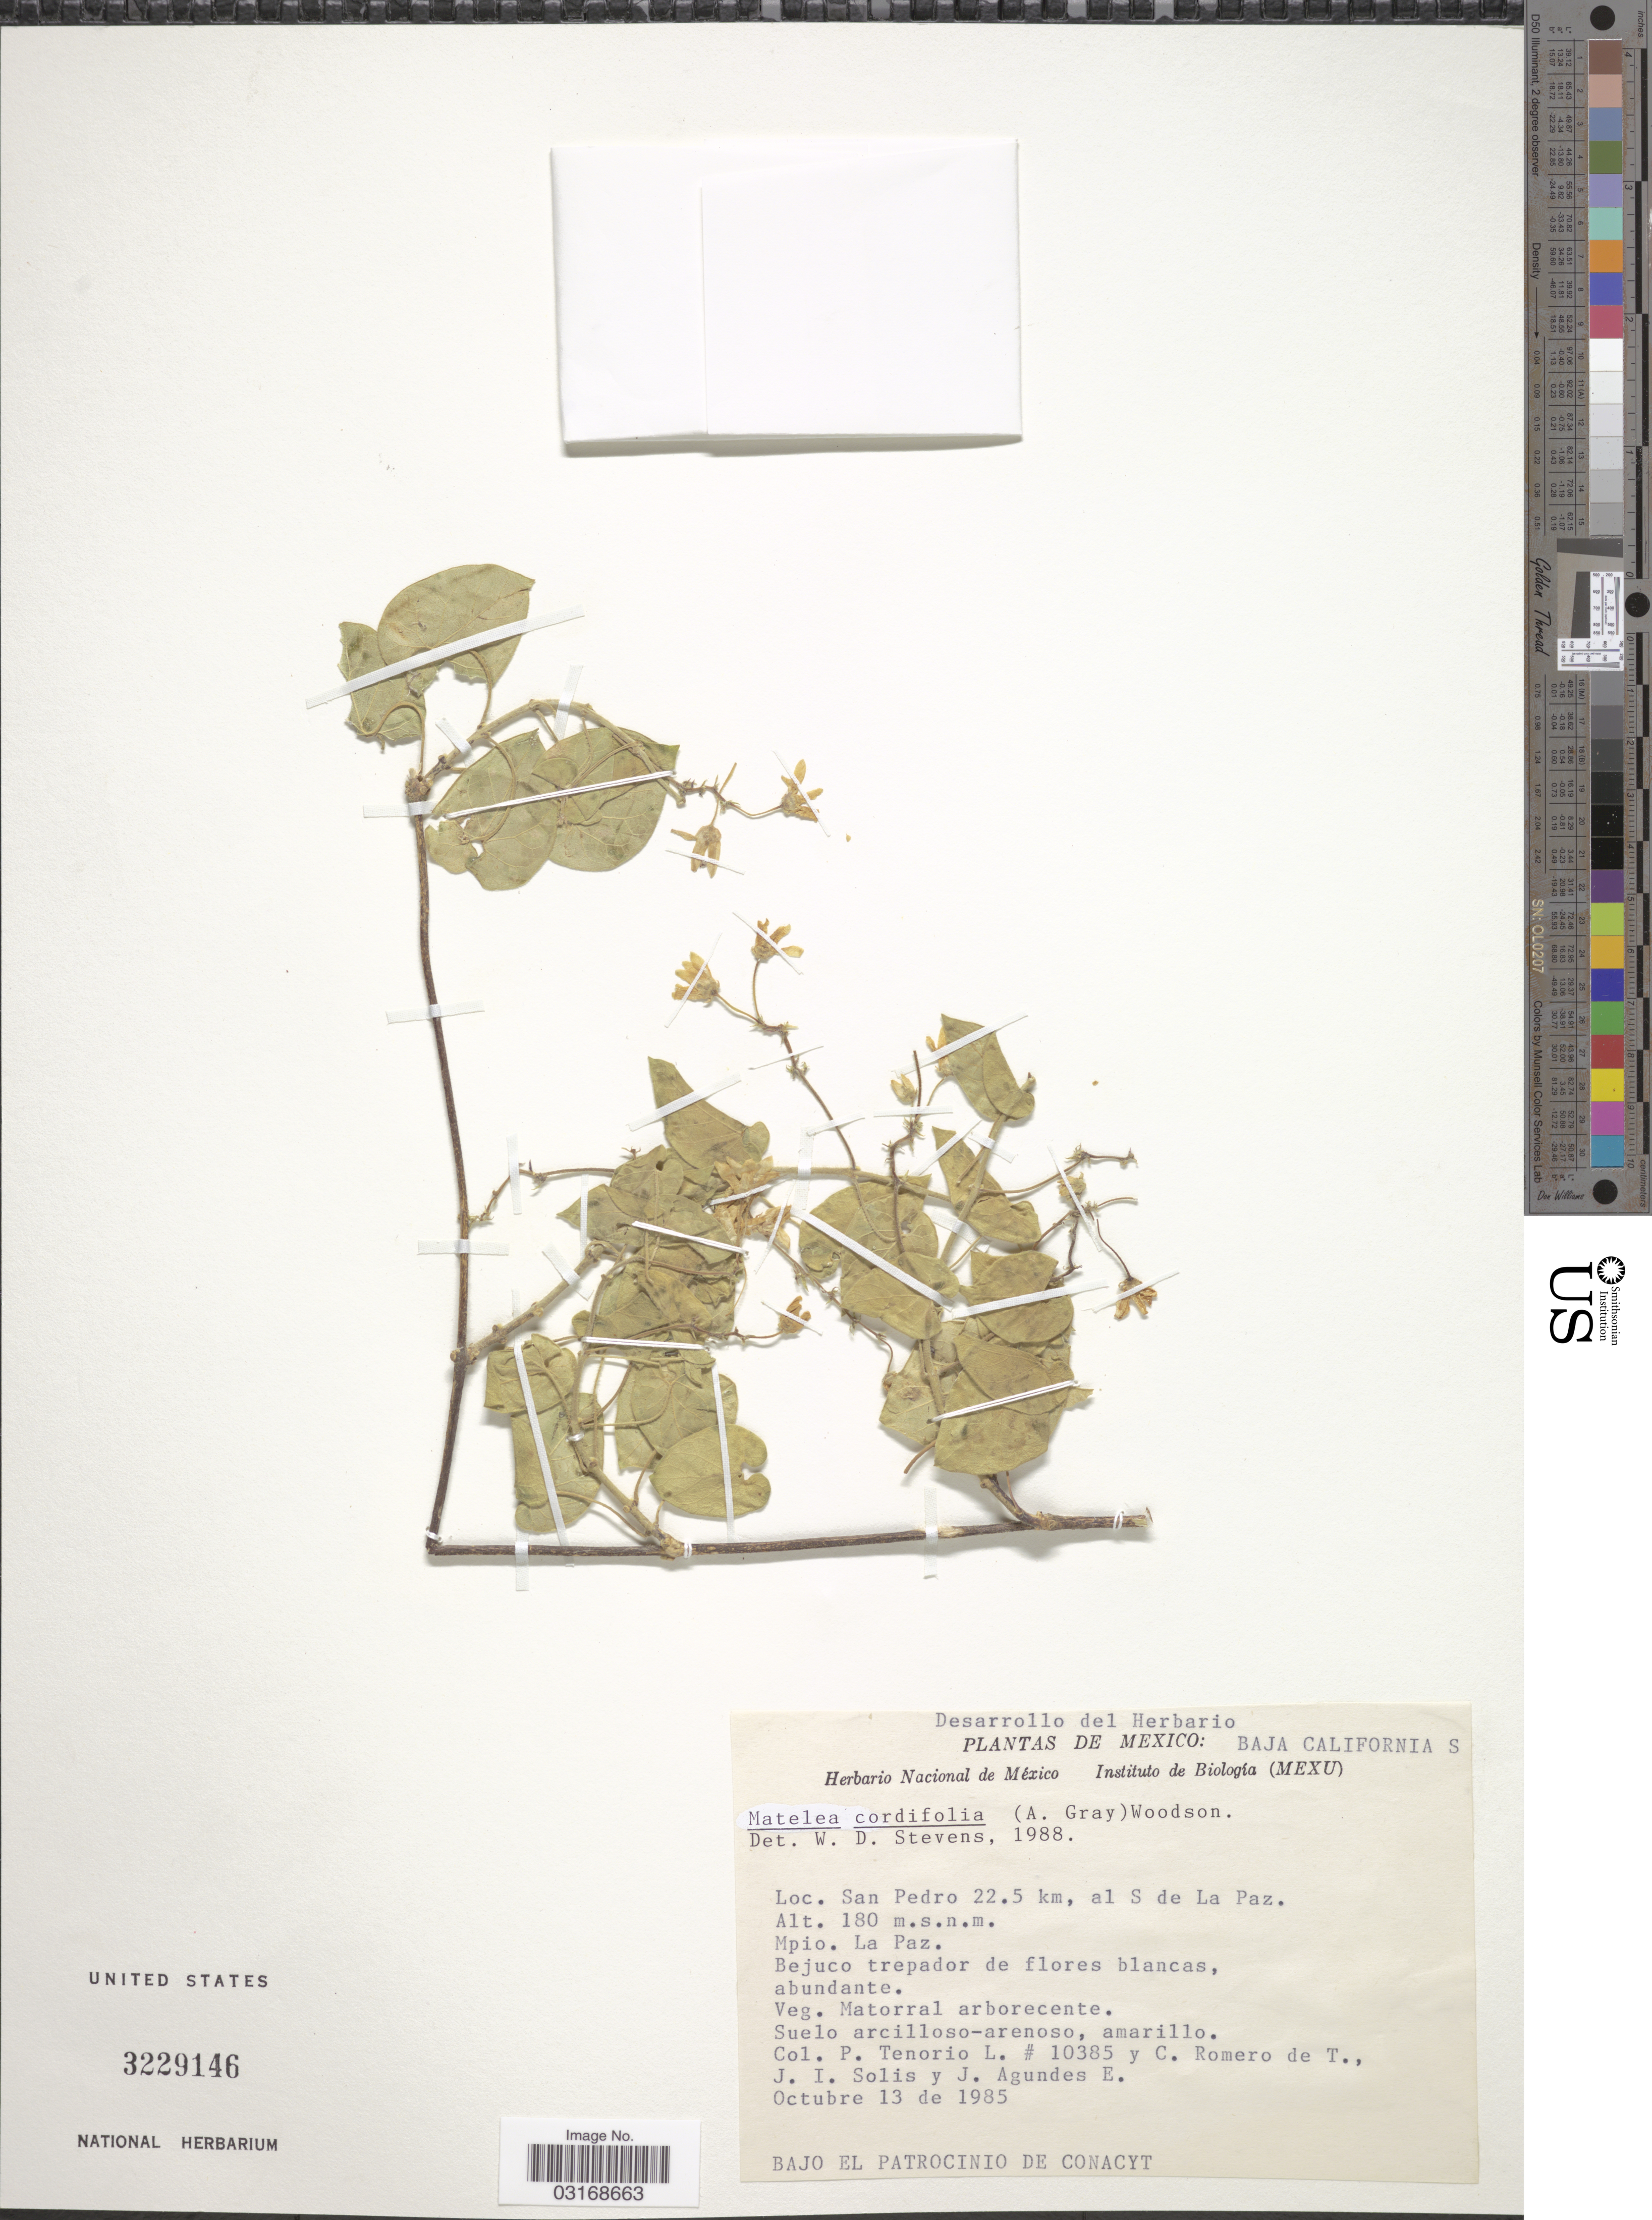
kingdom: Plantae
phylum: Tracheophyta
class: Magnoliopsida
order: Gentianales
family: Apocynaceae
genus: Matelea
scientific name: Matelea cordifolia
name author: (A. Gray) Woodson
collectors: P. Tenorio L., C. Romero de T., J. I. Solis & J. Agundes E.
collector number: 10385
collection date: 1985-10-13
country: Mexico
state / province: Baja California Sur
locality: Baja California S. San Pedro 22.5 km, al S de La Paz. Mpio La Paz.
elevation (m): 180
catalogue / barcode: US 3229146